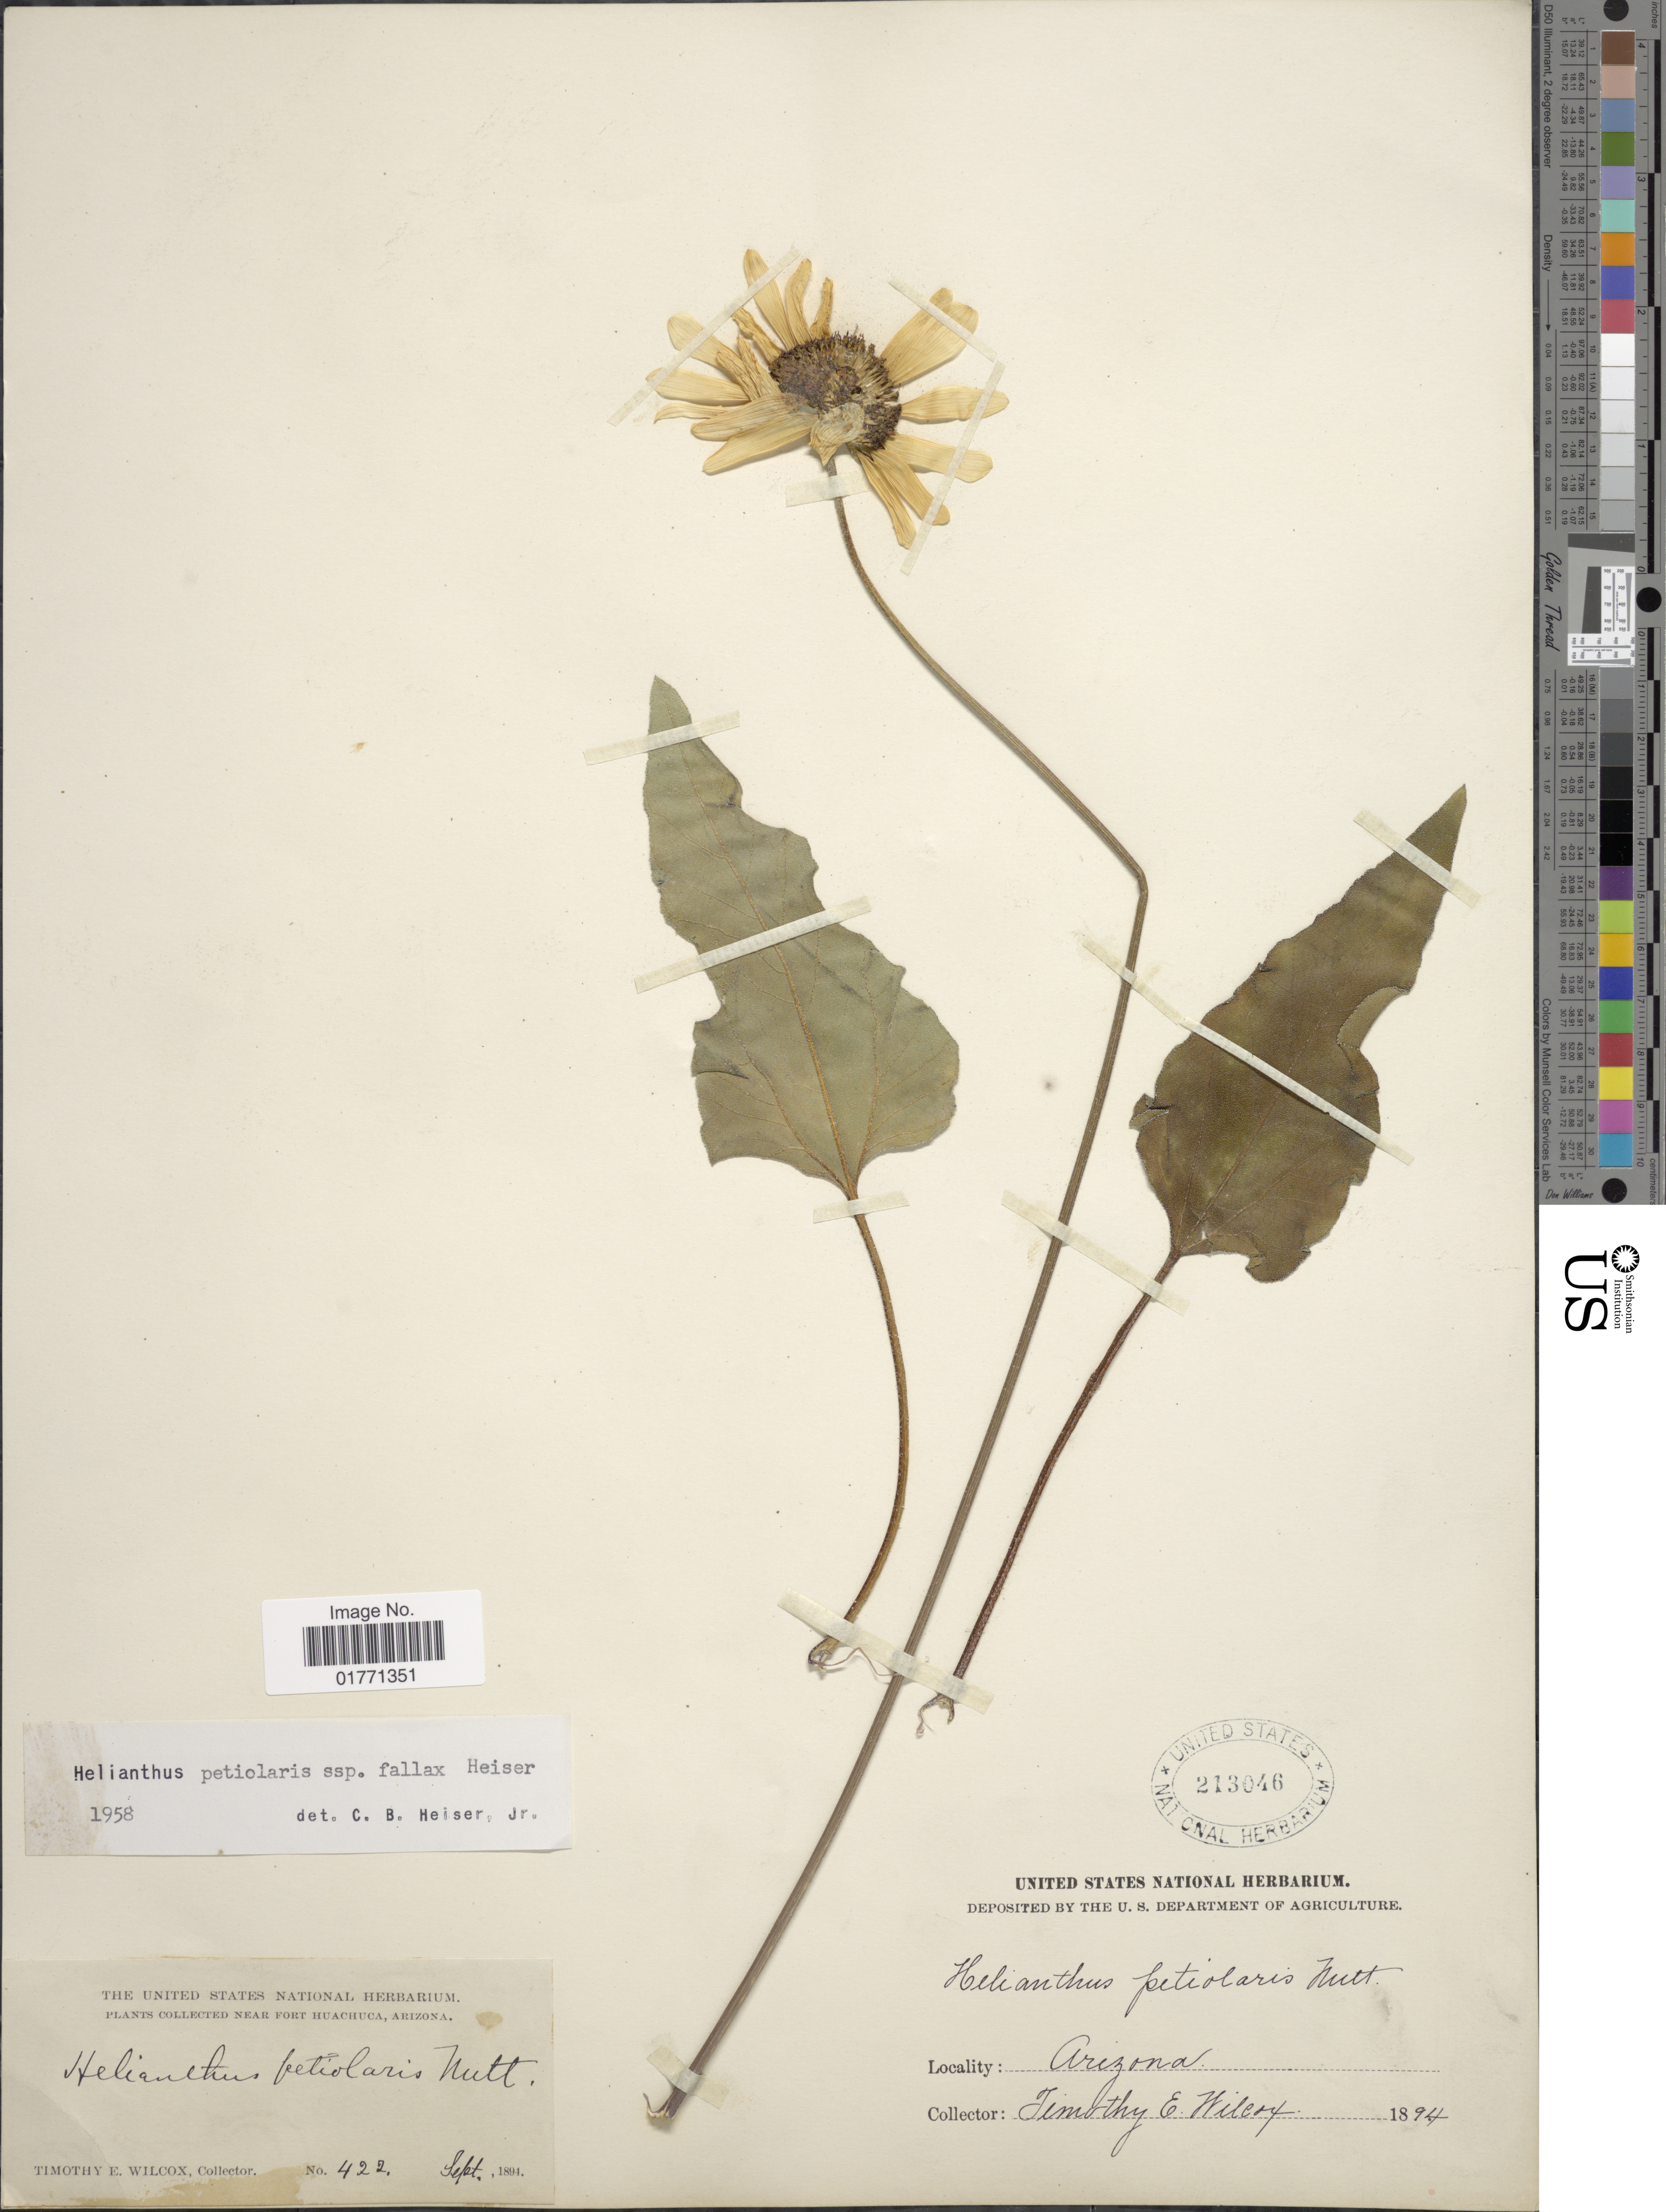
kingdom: Plantae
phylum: Tracheophyta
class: Magnoliopsida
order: Asterales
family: Asteraceae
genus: Helianthus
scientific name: Helianthus petiolaris subsp. fallax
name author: Heiser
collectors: T. E. Wilcox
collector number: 422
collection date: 1894-09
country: United States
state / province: Arizona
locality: Near Port Huachuca.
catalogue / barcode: US 213046